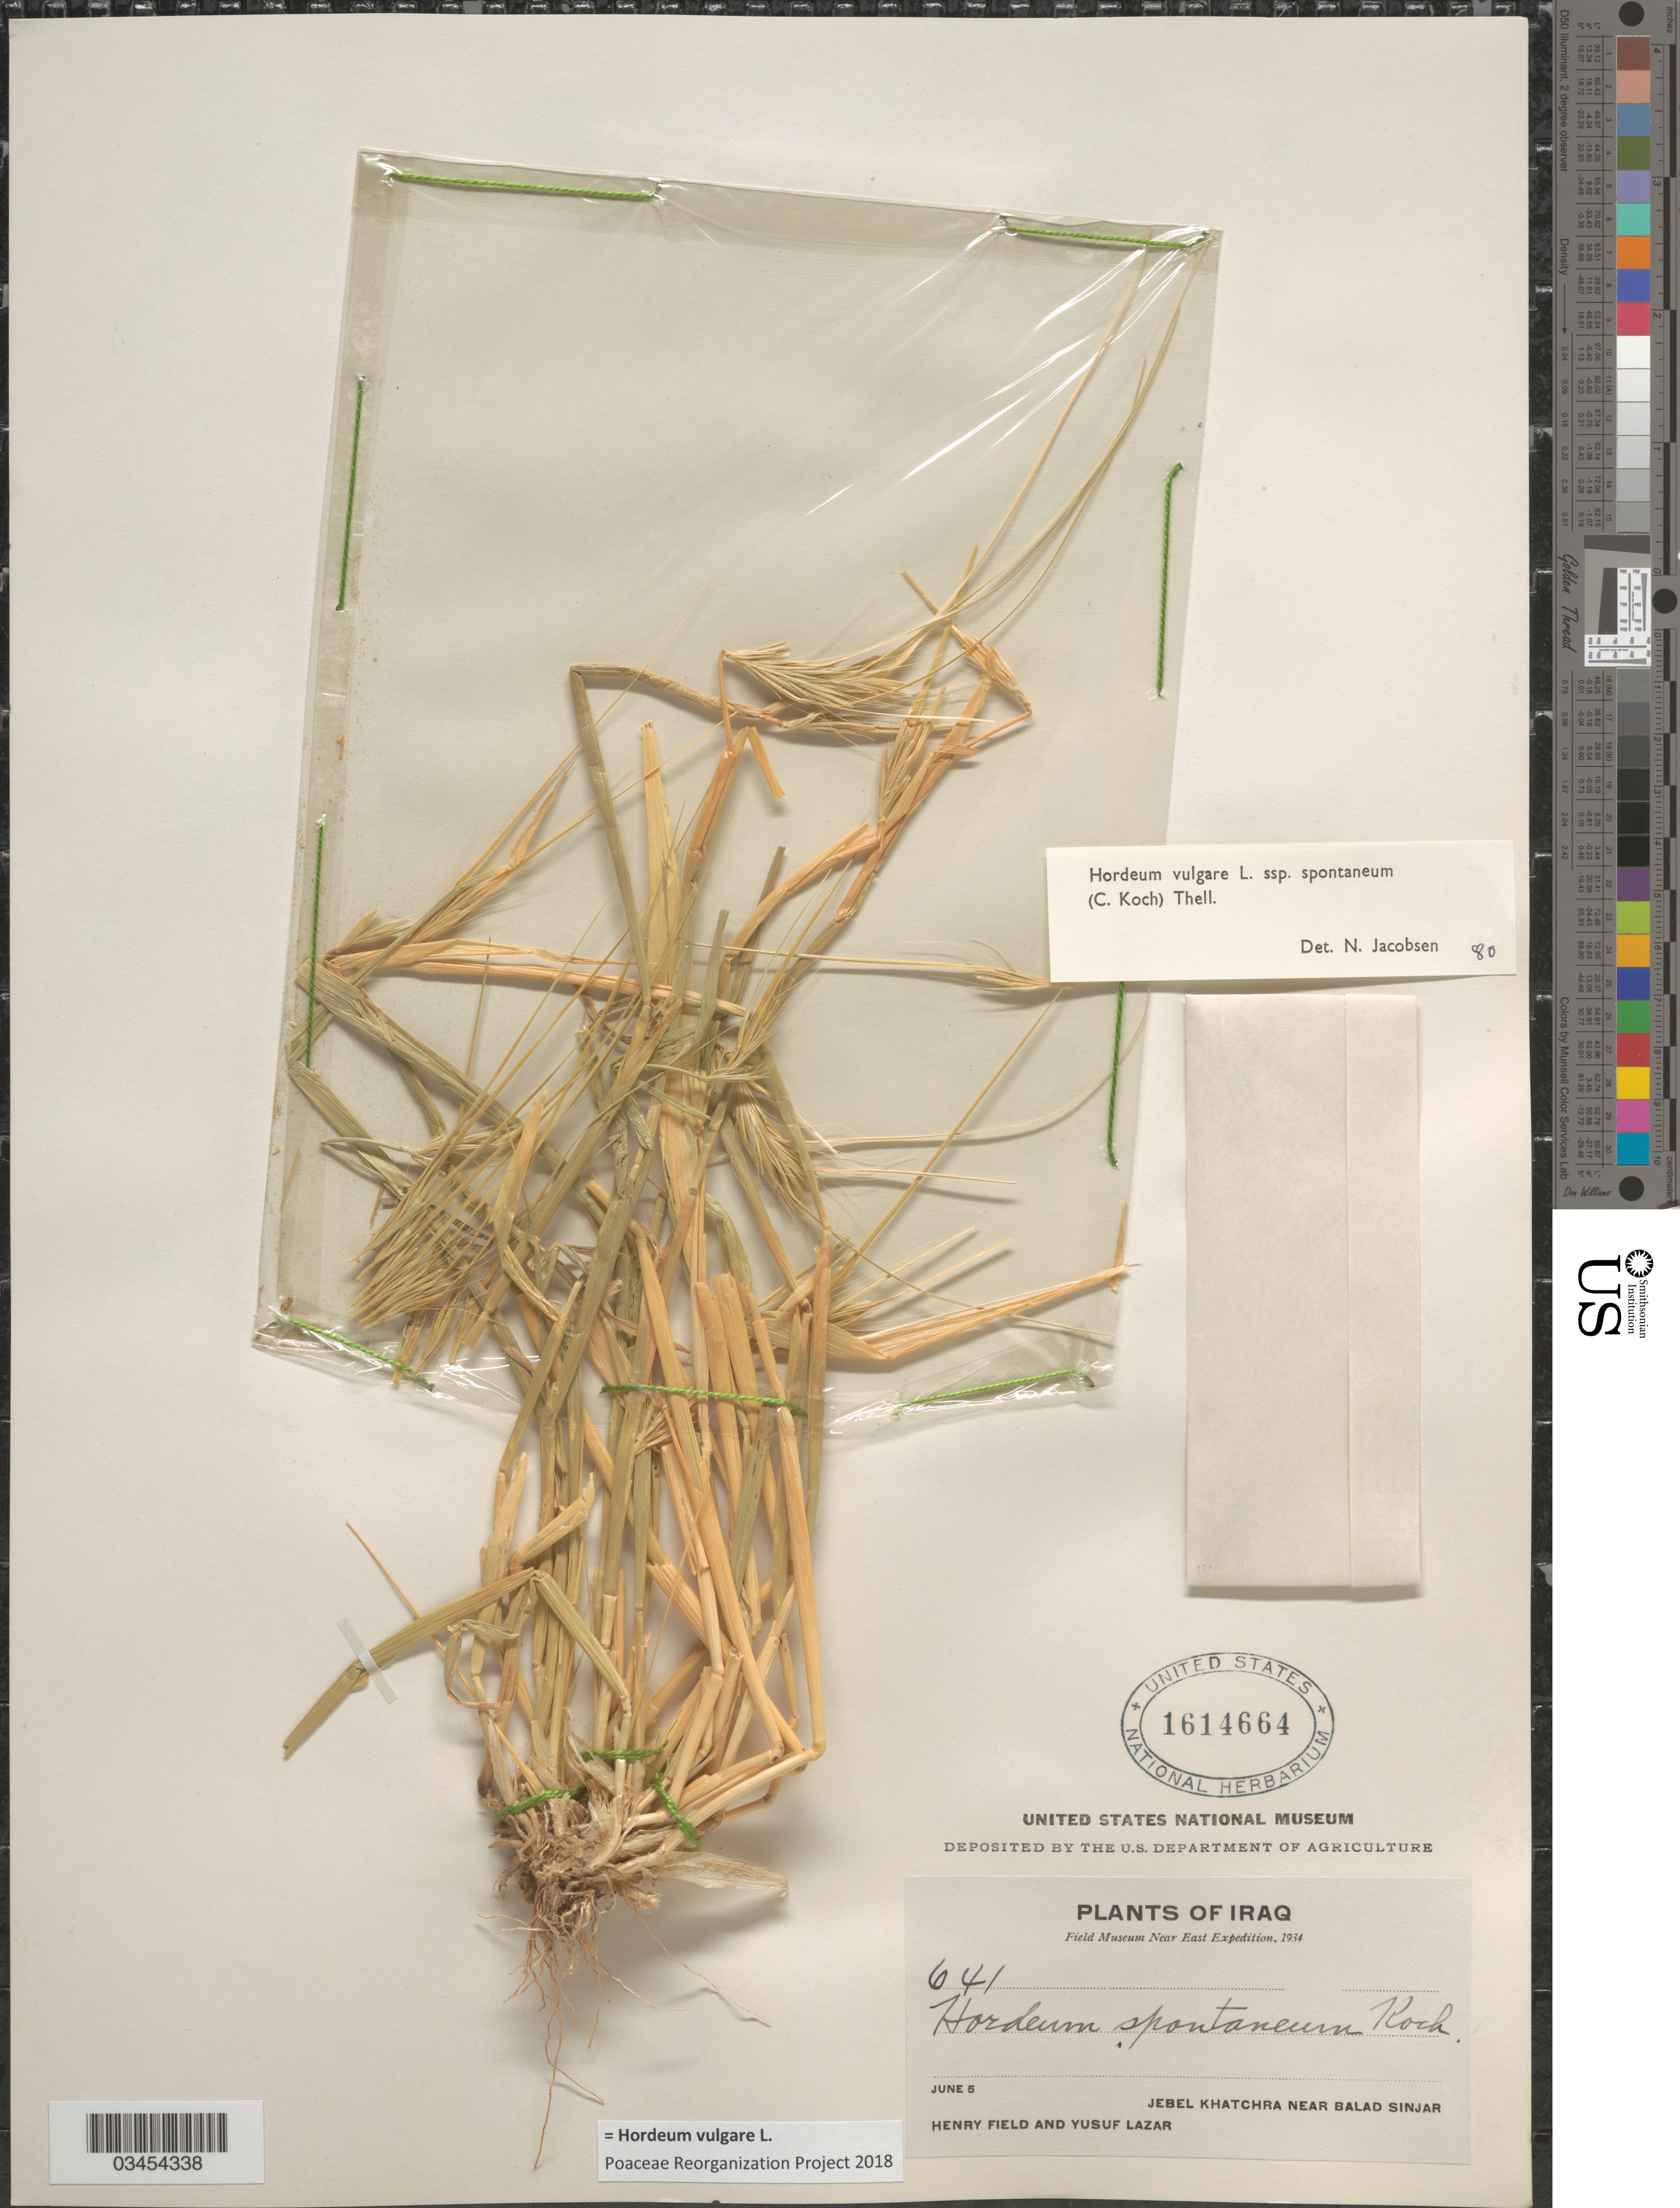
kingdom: Plantae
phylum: Tracheophyta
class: Liliopsida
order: Poales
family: Poaceae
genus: Hordeum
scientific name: Hordeum vulgare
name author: L.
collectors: H. Field & Y. Lazar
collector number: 641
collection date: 1934-06-05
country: Iraq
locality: Field Museum Near East Expedition, 1934. Jebel Khatchra near Balad Sinjar.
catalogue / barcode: US 1614664